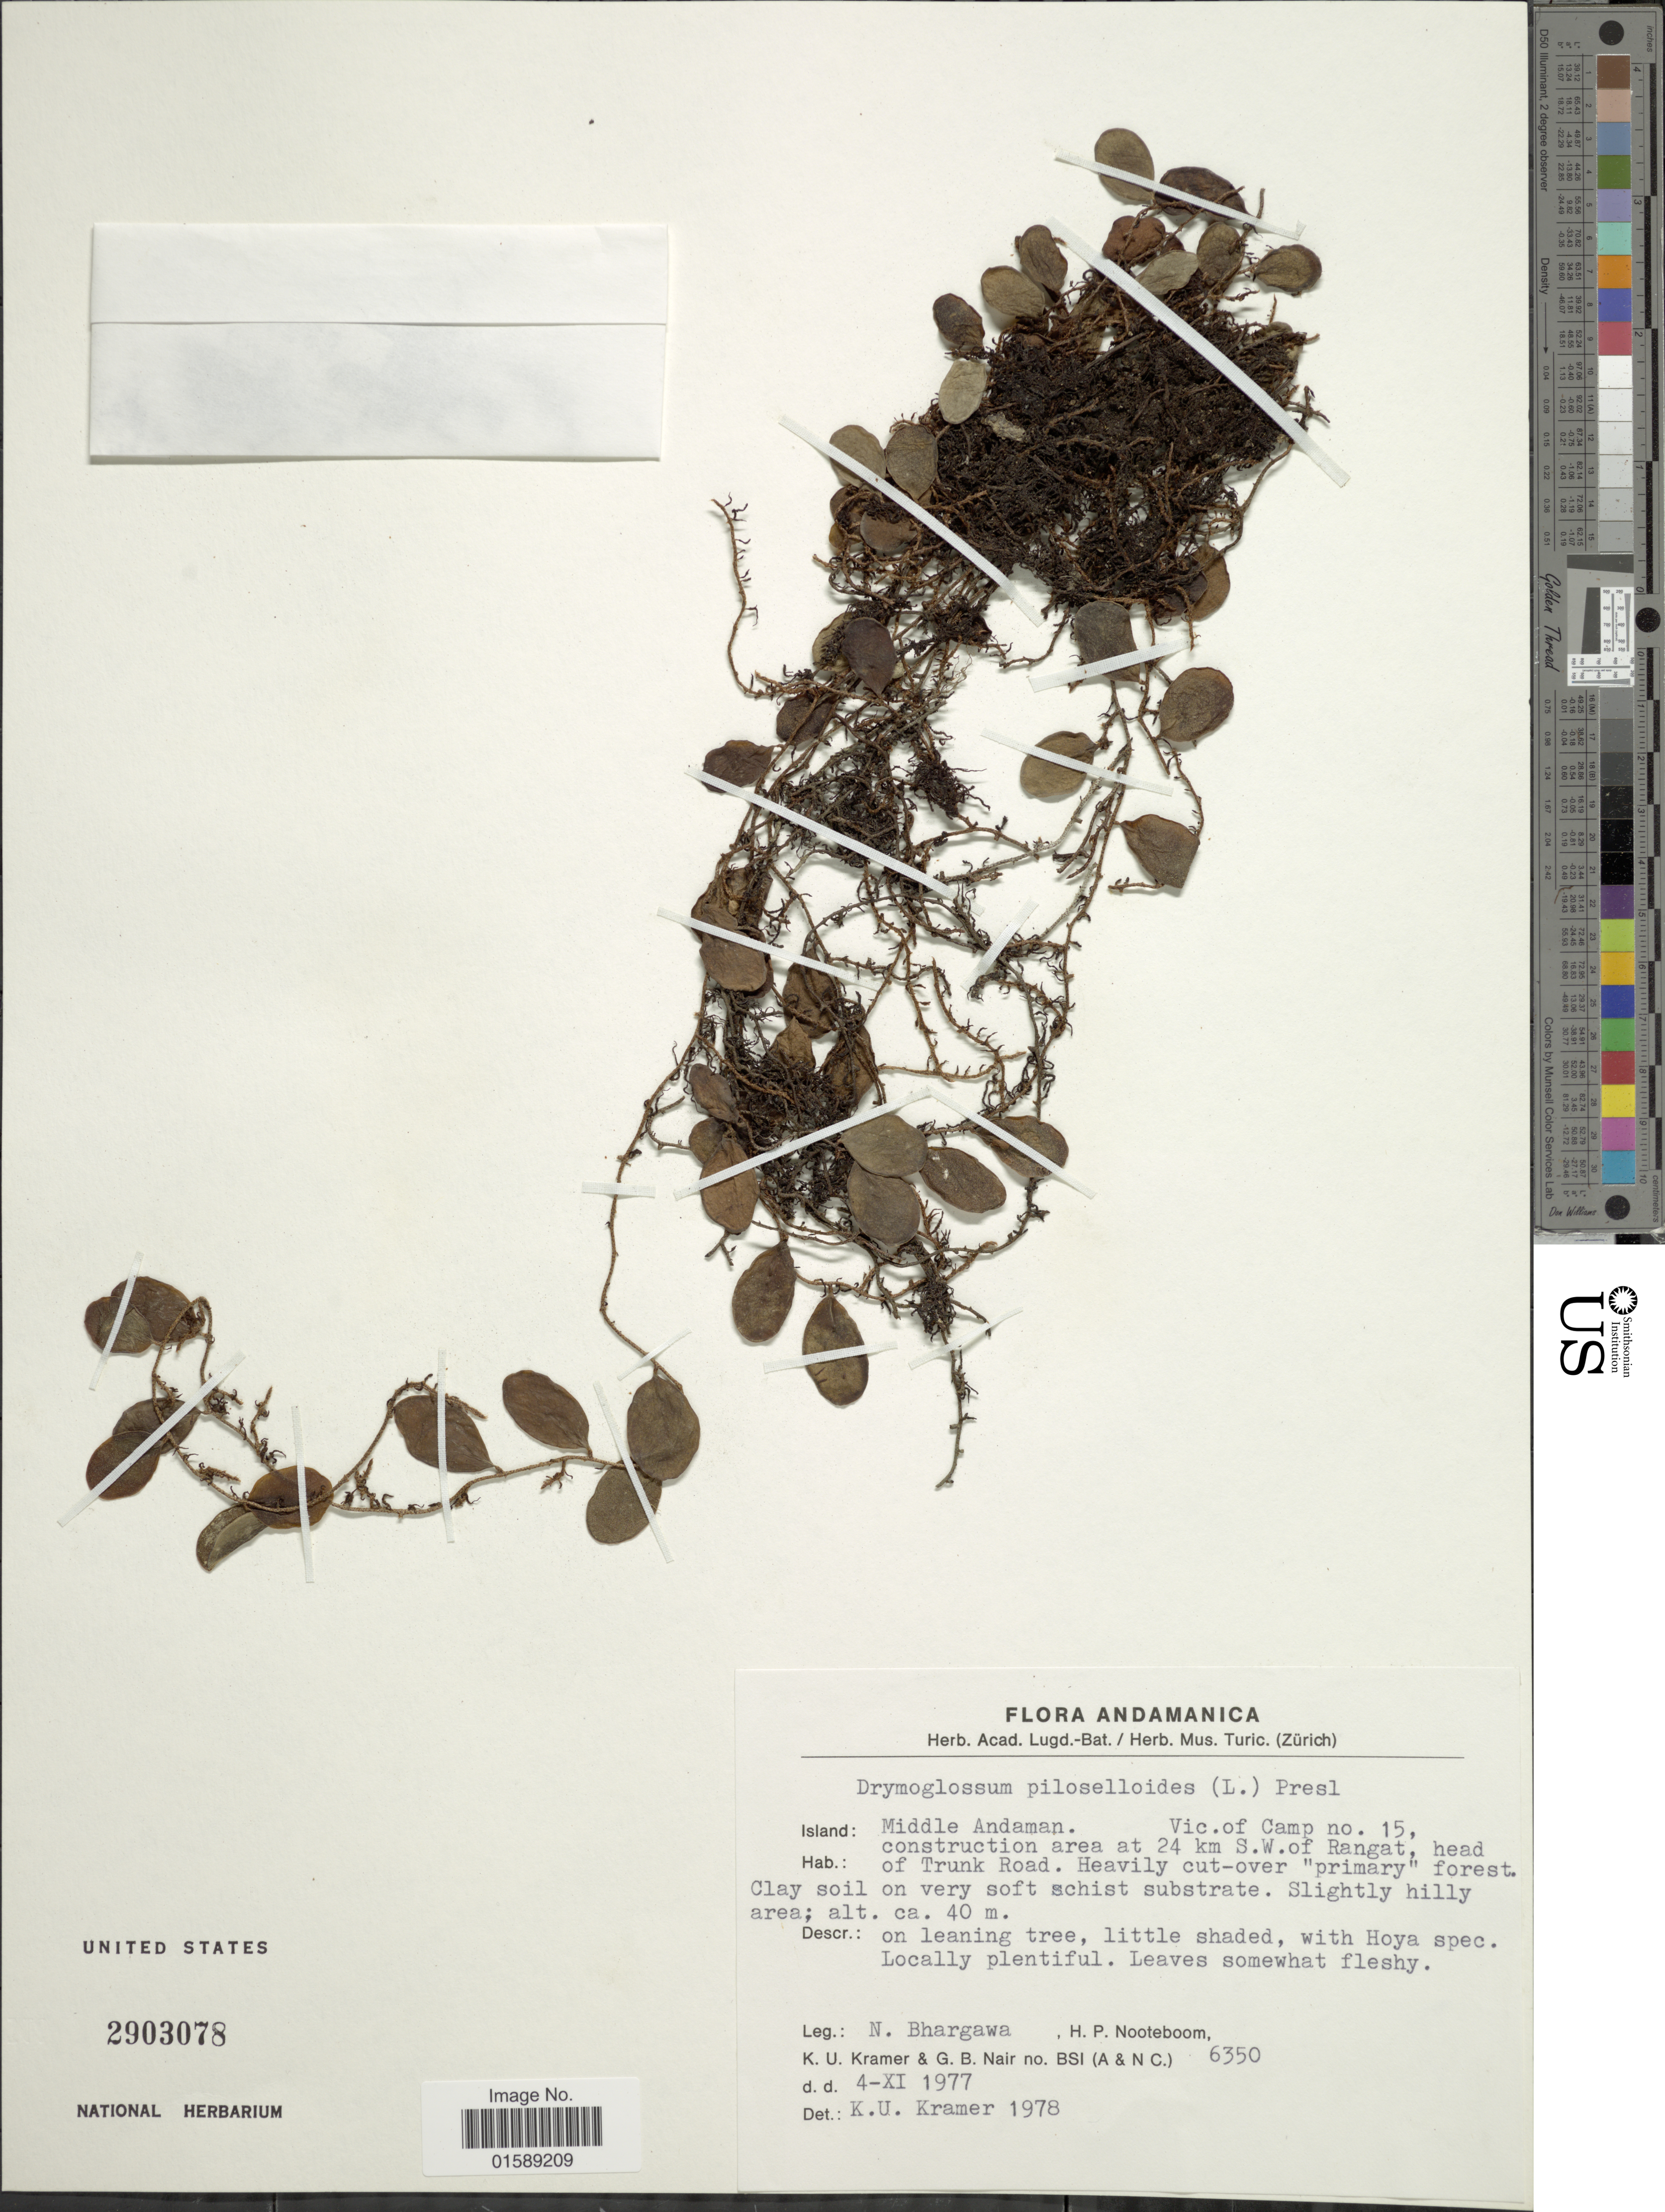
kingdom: Plantae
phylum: Tracheophyta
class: Polypodiopsida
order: Polypodiales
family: Polypodiaceae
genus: Pyrrosia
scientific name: Pyrrosia piloselloides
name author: (L.) M.G. Price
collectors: N. Bhargawa, H. P. Nooteboom, K. U. Kramer & G. Nair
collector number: BSI (A & N C.) 6350*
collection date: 1977-11-04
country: India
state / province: Andaman and Nicobar Islands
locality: Middle Andaman. Vic. of Camp no. 15, construction area at 24 km S.W. of Rangat, head of Trunk Road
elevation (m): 40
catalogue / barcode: US 2903078